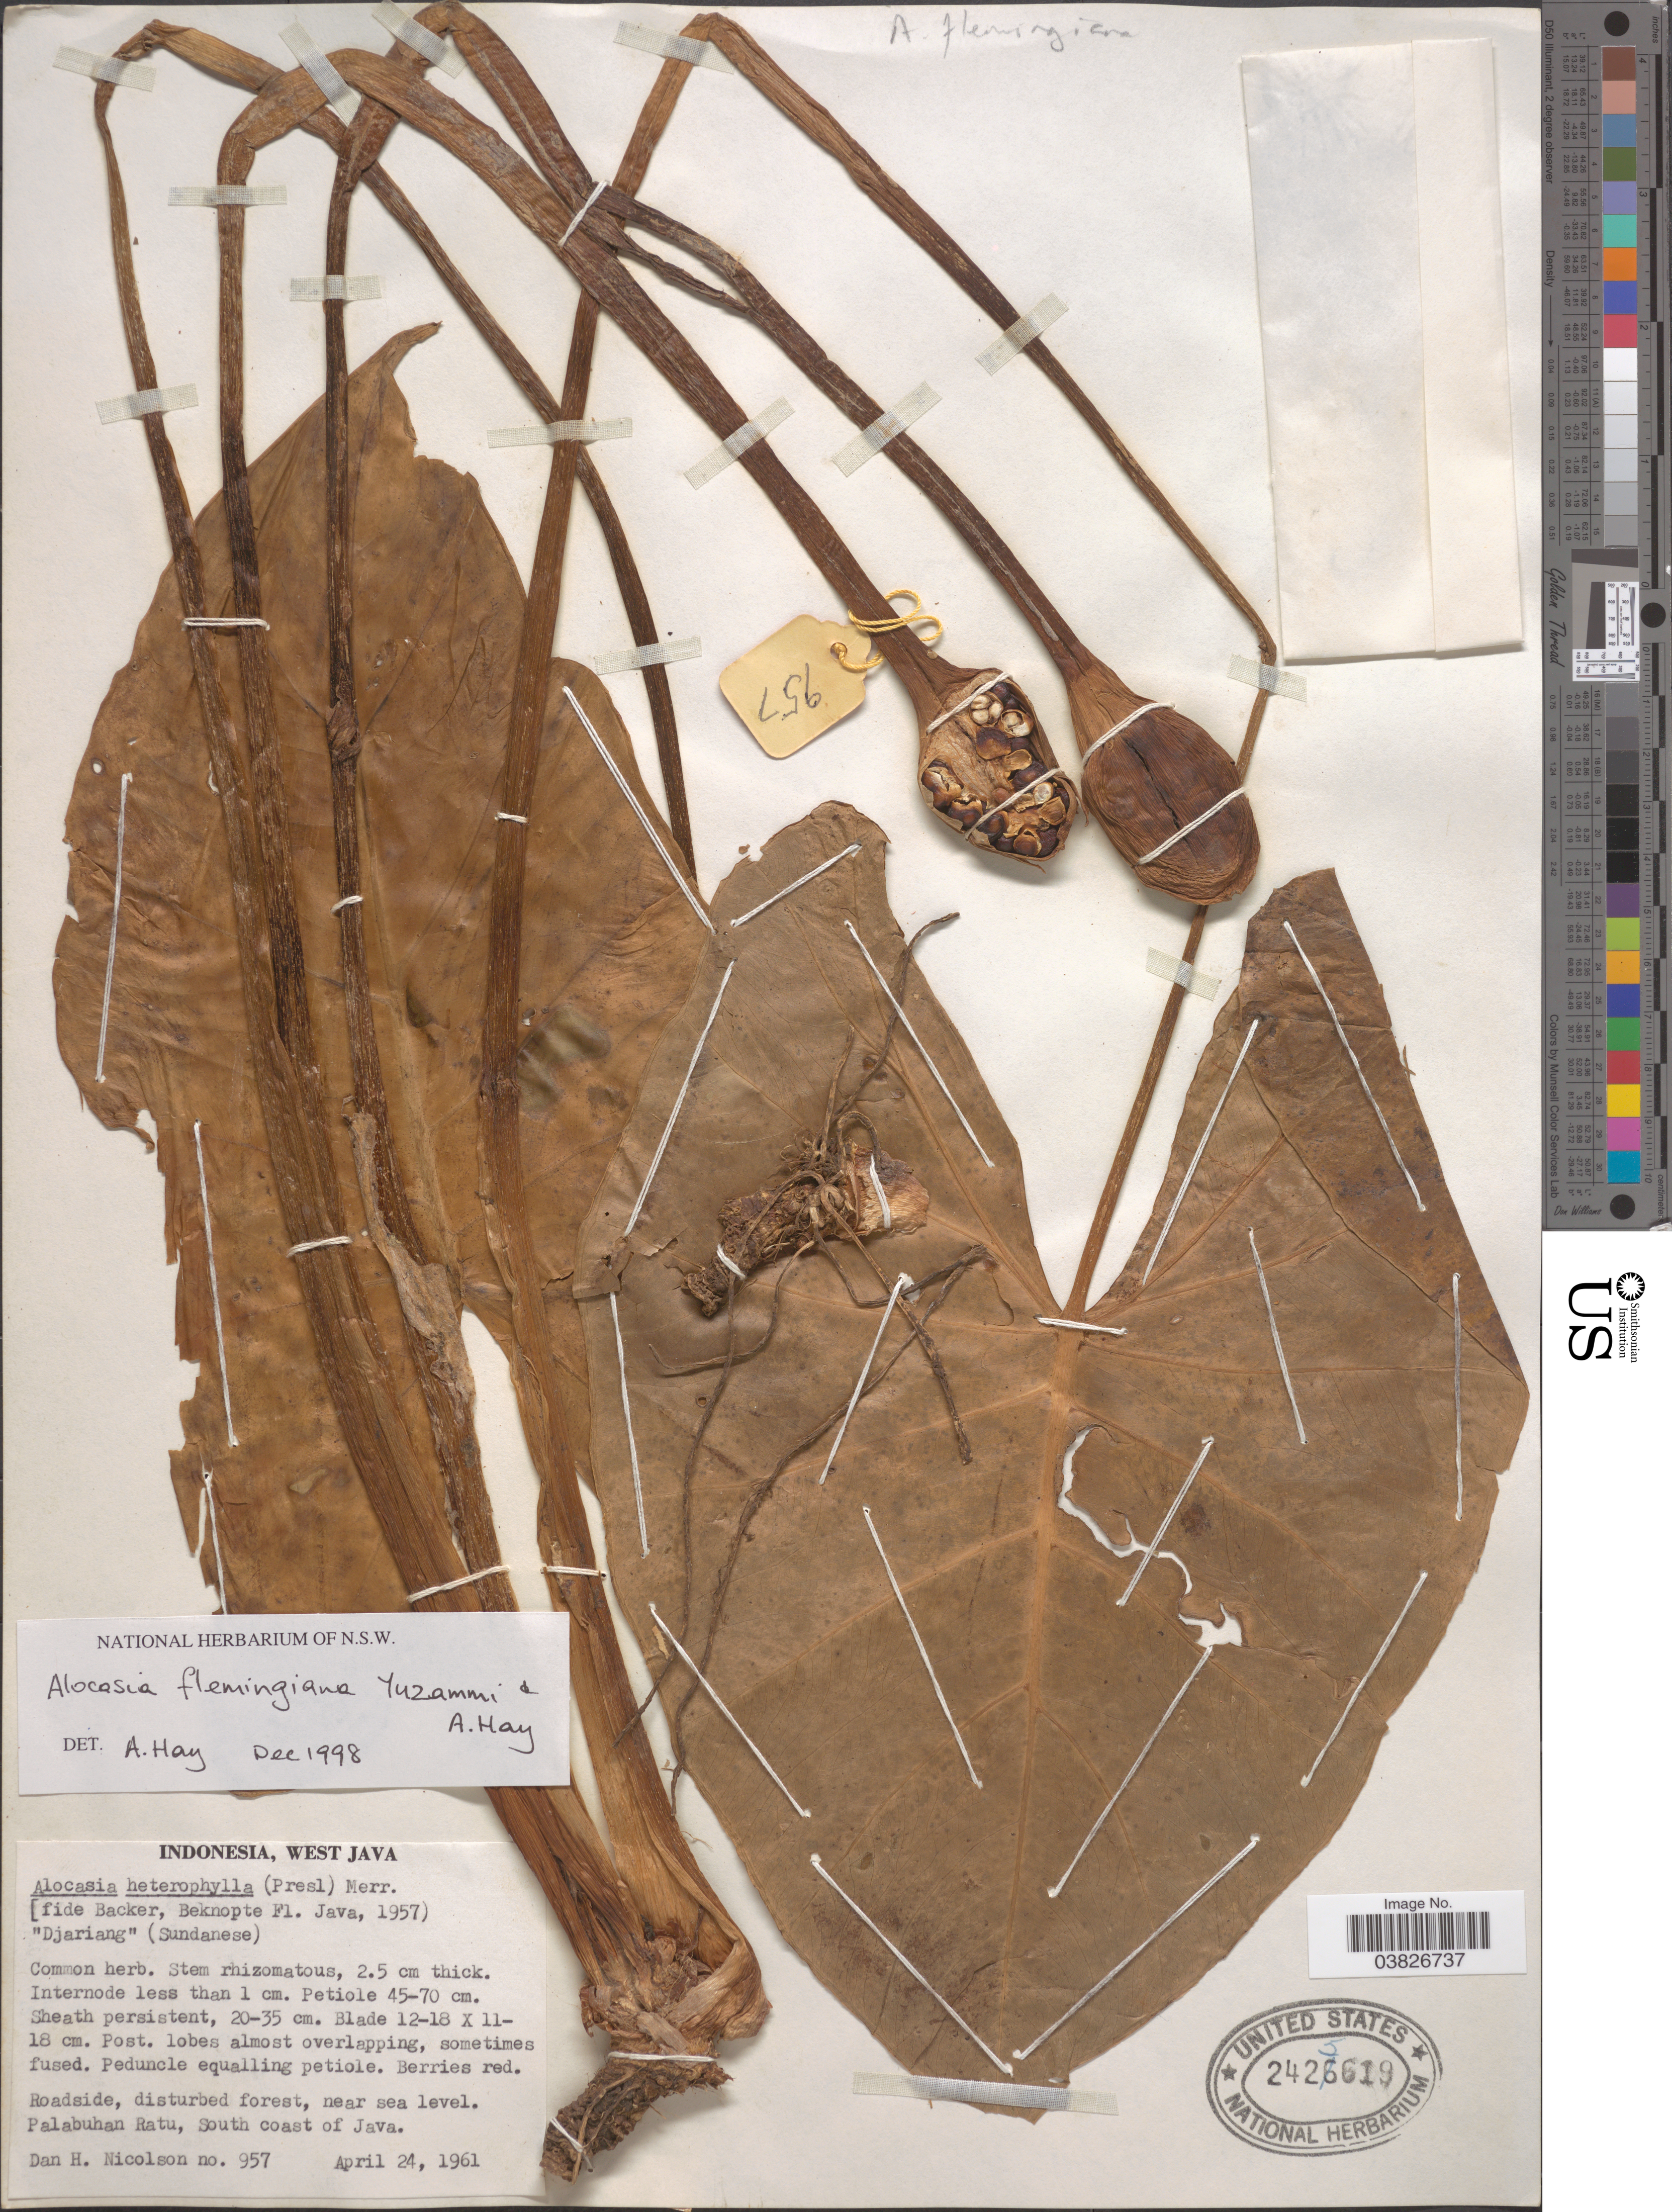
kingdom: Plantae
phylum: Tracheophyta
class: Liliopsida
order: Alismatales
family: Araceae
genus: Alocasia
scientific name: Alocasia flemingiana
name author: Yuzammi & A. Hay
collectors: D. H. Nicolson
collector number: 957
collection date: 1961-04-24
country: Indonesia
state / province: Java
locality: West Java. Roadside, disturbed forest. Palabuhan Ratu, South coast of Java.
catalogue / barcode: US 2425619